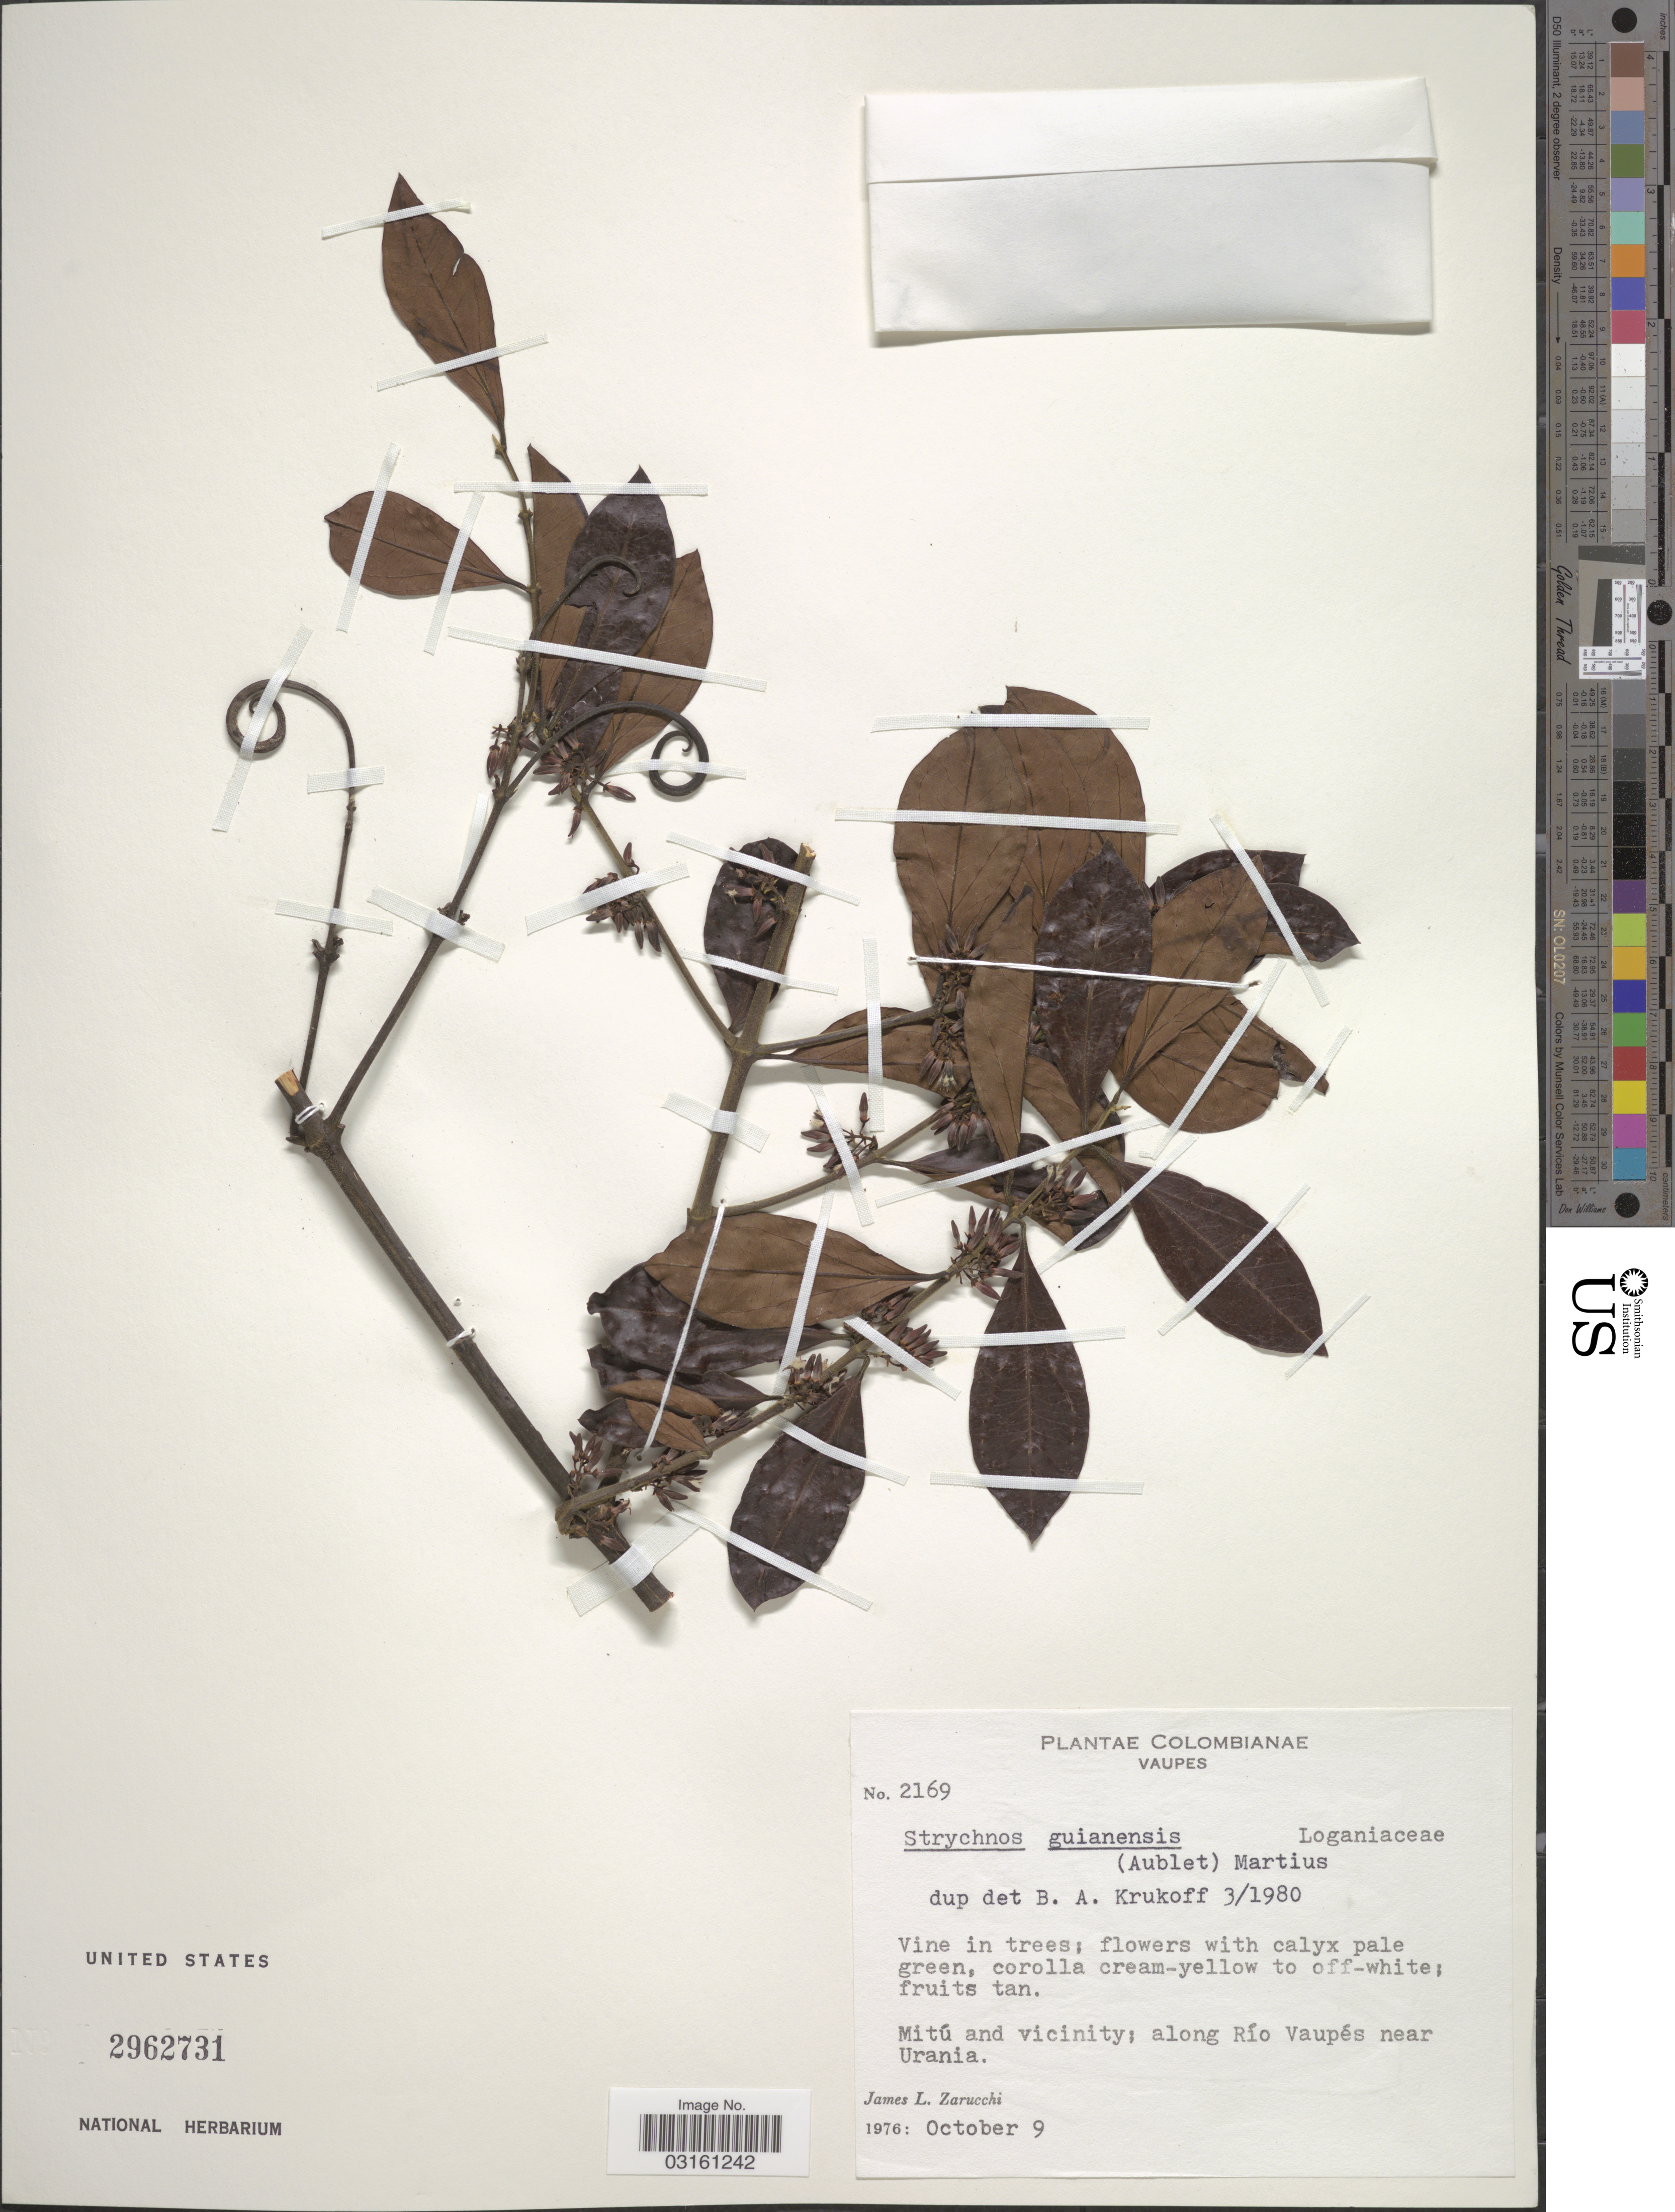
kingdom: Plantae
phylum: Tracheophyta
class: Magnoliopsida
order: Gentianales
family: Loganiaceae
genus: Strychnos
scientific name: Strychnos guianensis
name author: (Aubl.) Mart.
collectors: J. L. Zarucchi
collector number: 2169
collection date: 1976-10-09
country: Colombia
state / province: Vaupés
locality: Mitú and vicinity; along Río Vaupés near Urania.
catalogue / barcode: US 2962731